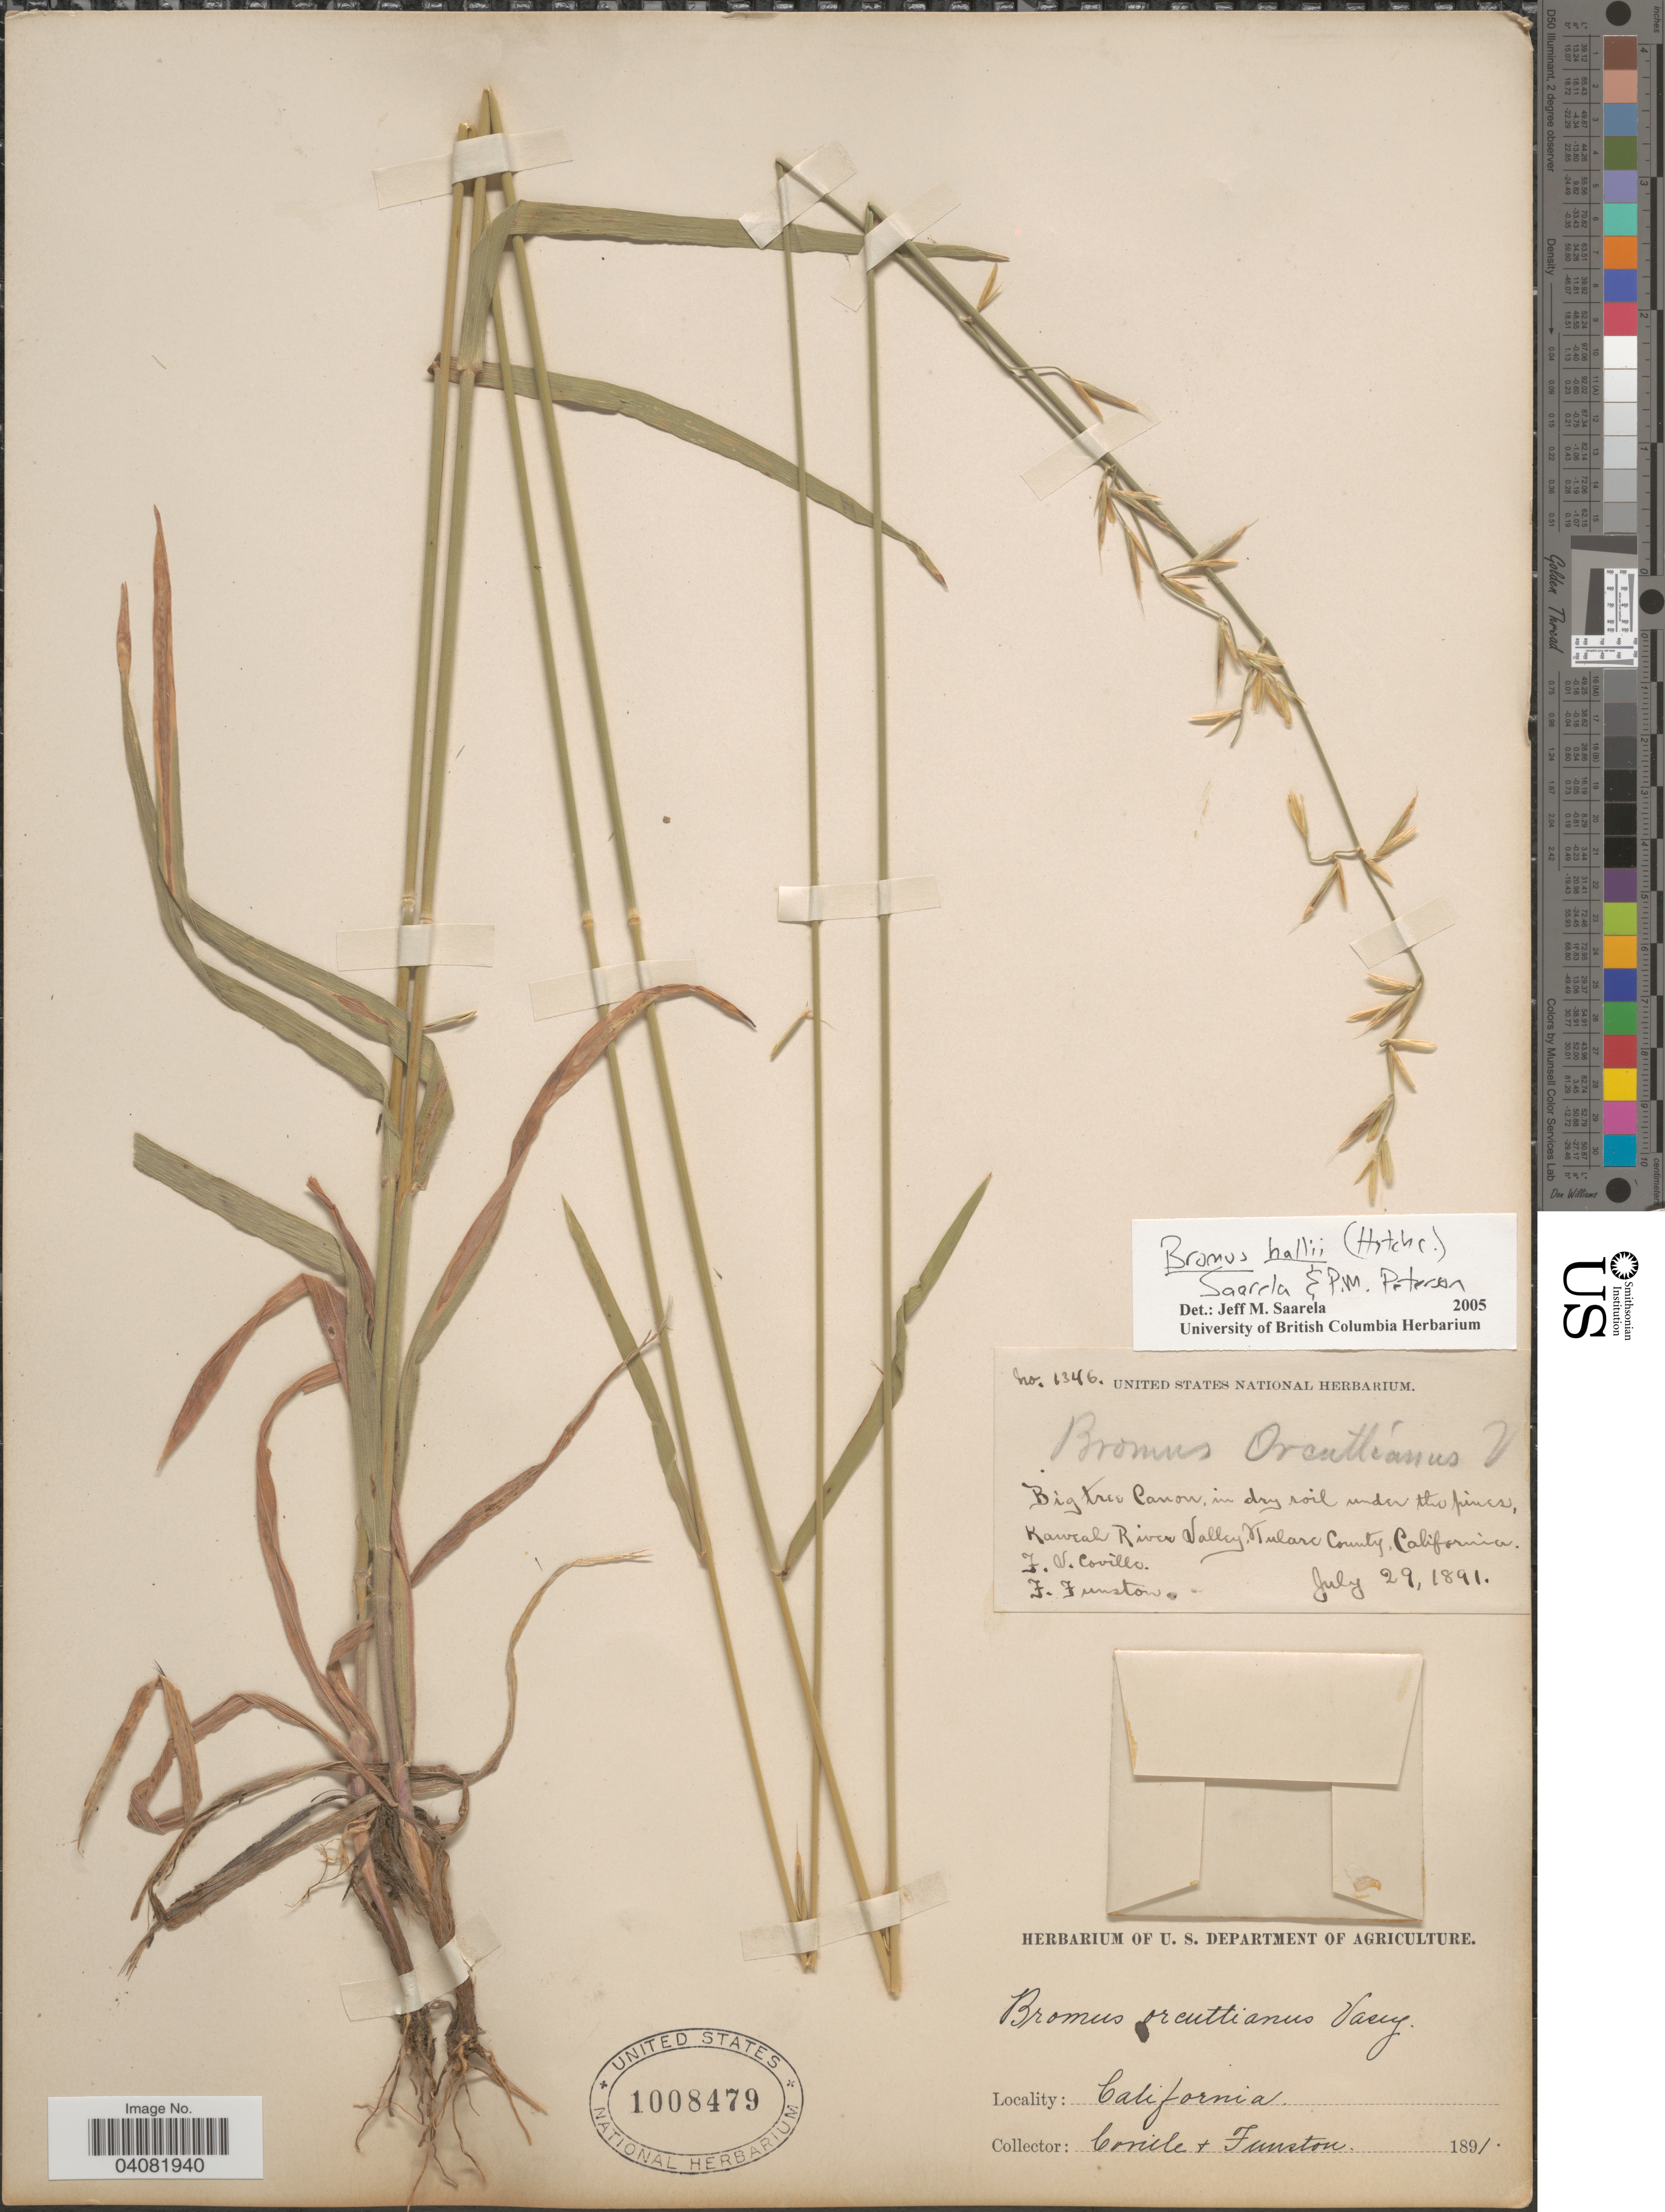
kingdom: Plantae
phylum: Tracheophyta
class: Liliopsida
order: Poales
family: Poaceae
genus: Bromus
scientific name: Bromus hallii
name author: (Hitchc.) Saarela & P.M. Peterson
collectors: F. V. Coville & F. Funston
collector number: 1346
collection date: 1891-07-29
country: United States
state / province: California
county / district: Tulare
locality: Big Tree Canon, in dry soil under the pines, Kaweah River Valley, Tulare County.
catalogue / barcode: US 1008479